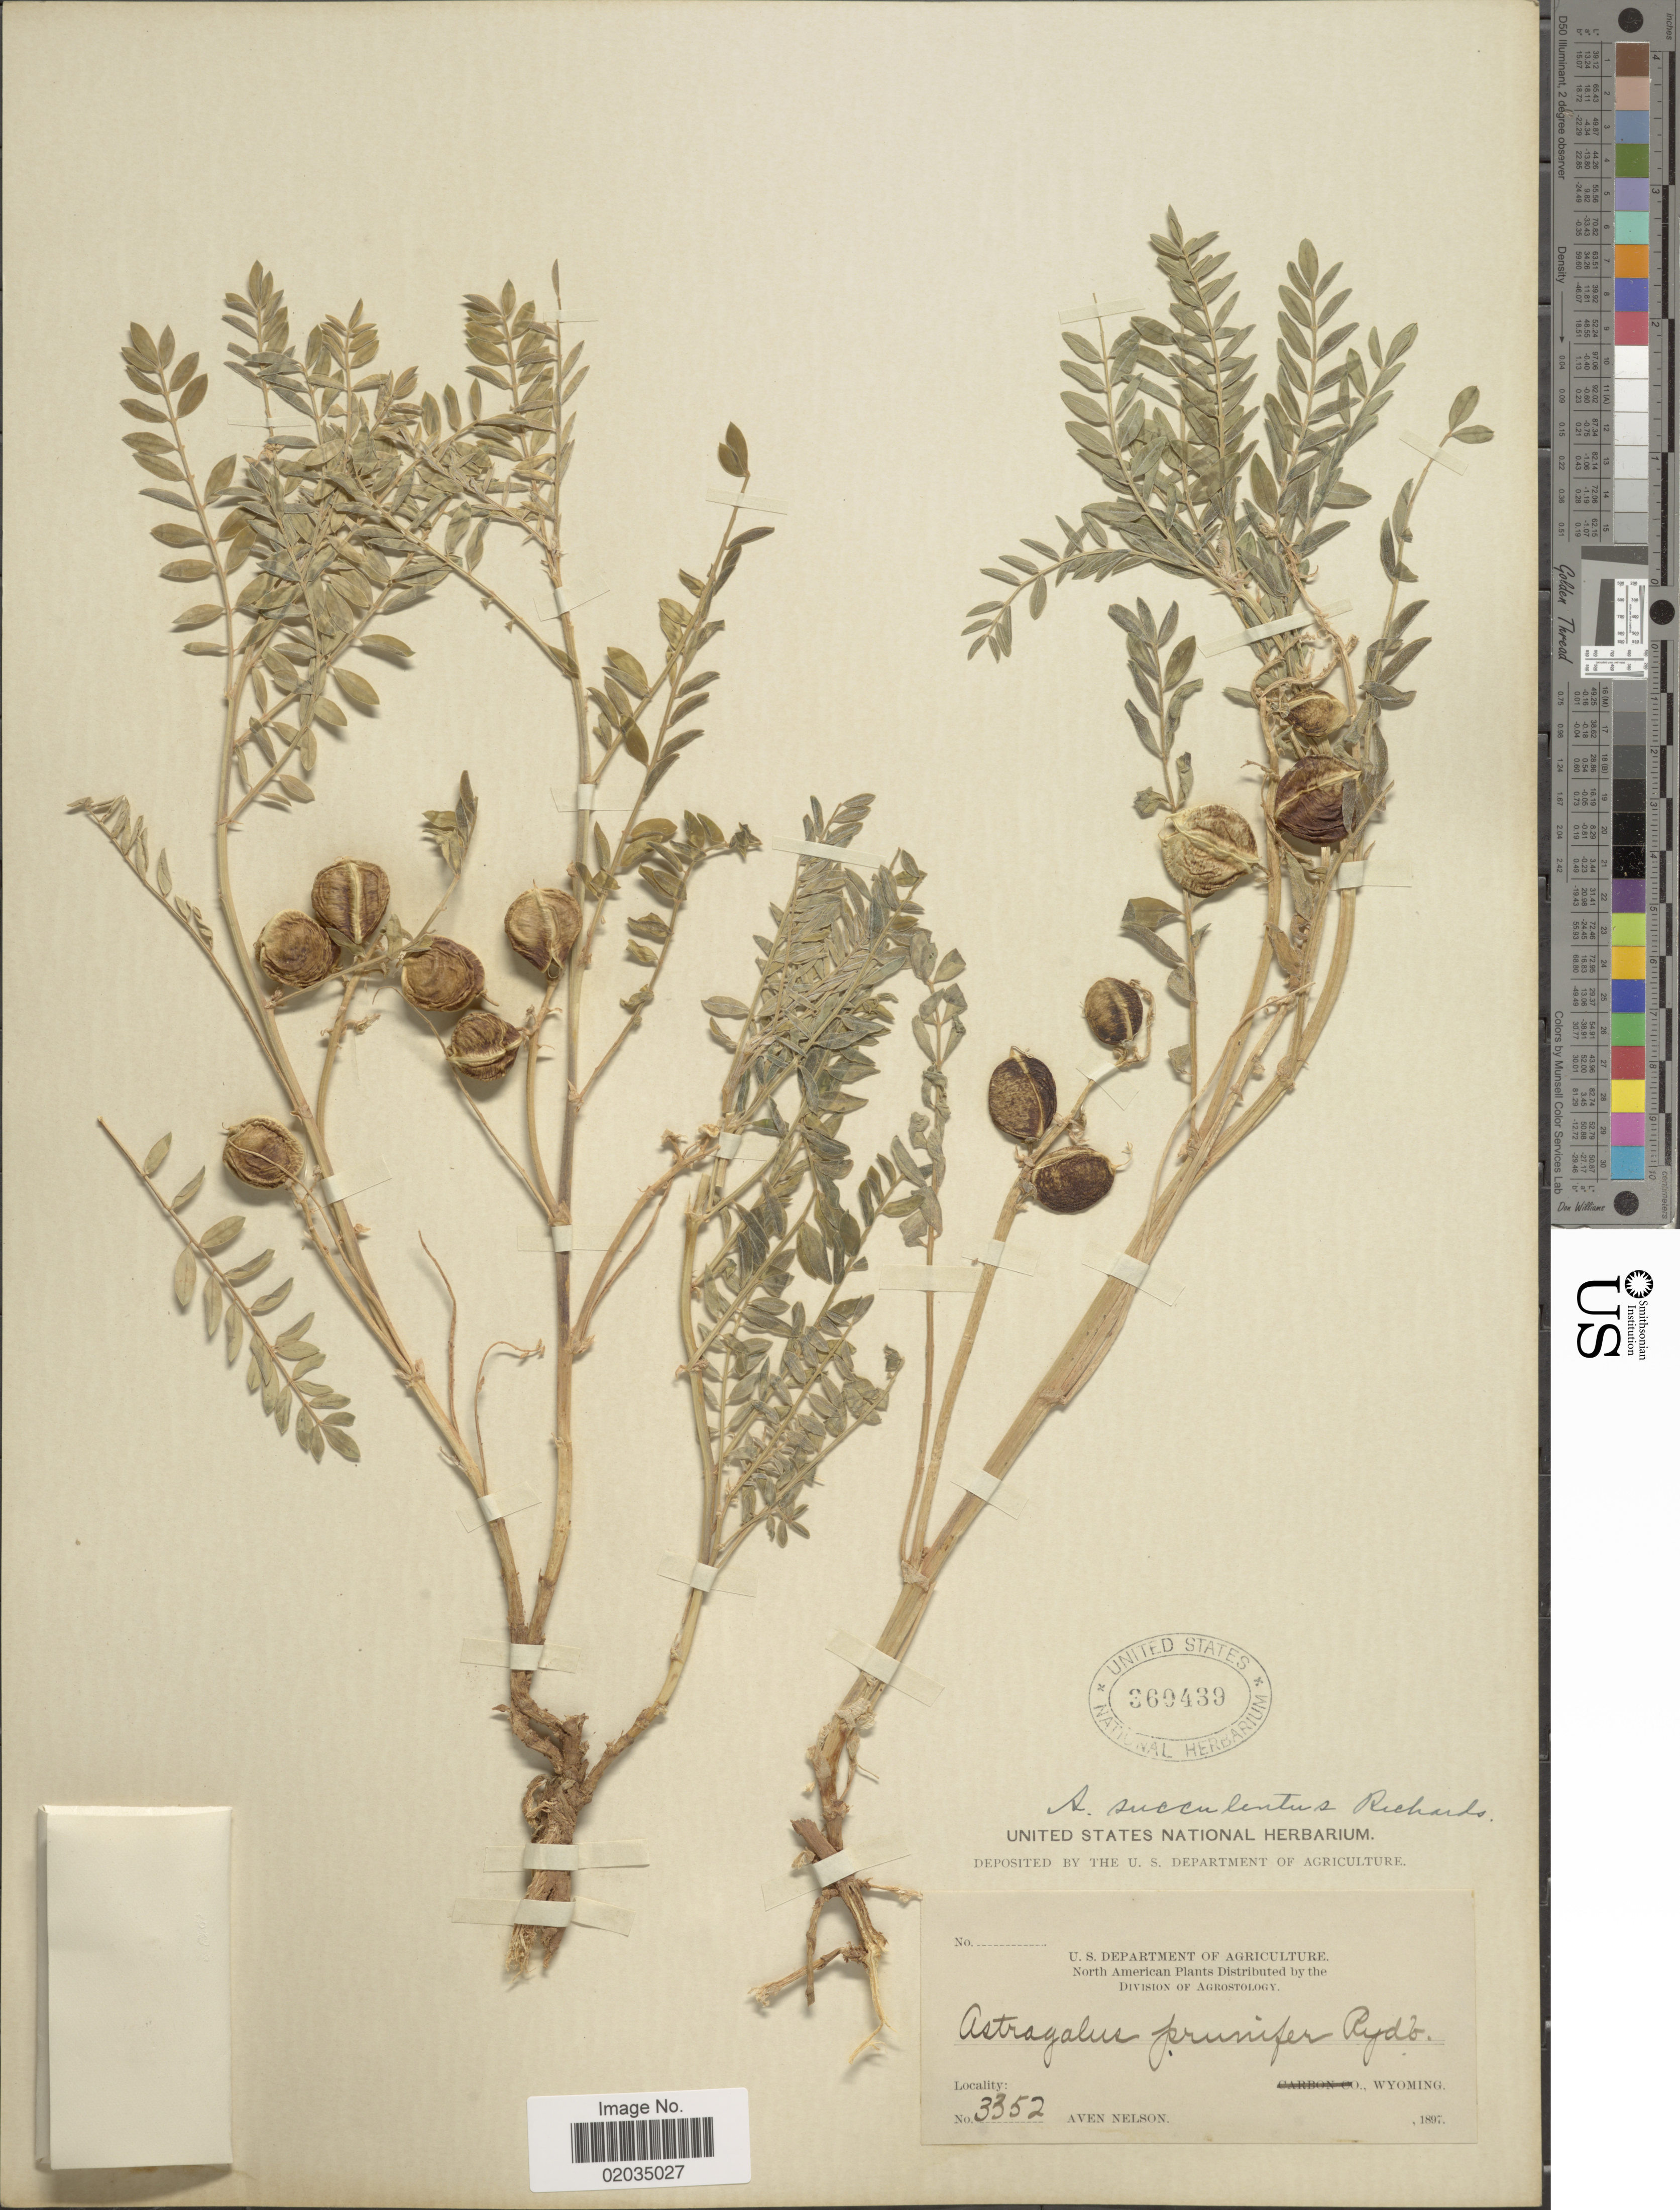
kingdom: Plantae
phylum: Tracheophyta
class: Magnoliopsida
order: Fabales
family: Fabaceae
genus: Astragalus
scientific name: Astragalus succulentus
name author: Richardson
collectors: A. Nelson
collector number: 3352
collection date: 1897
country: United States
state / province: Wyoming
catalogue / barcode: US 360439